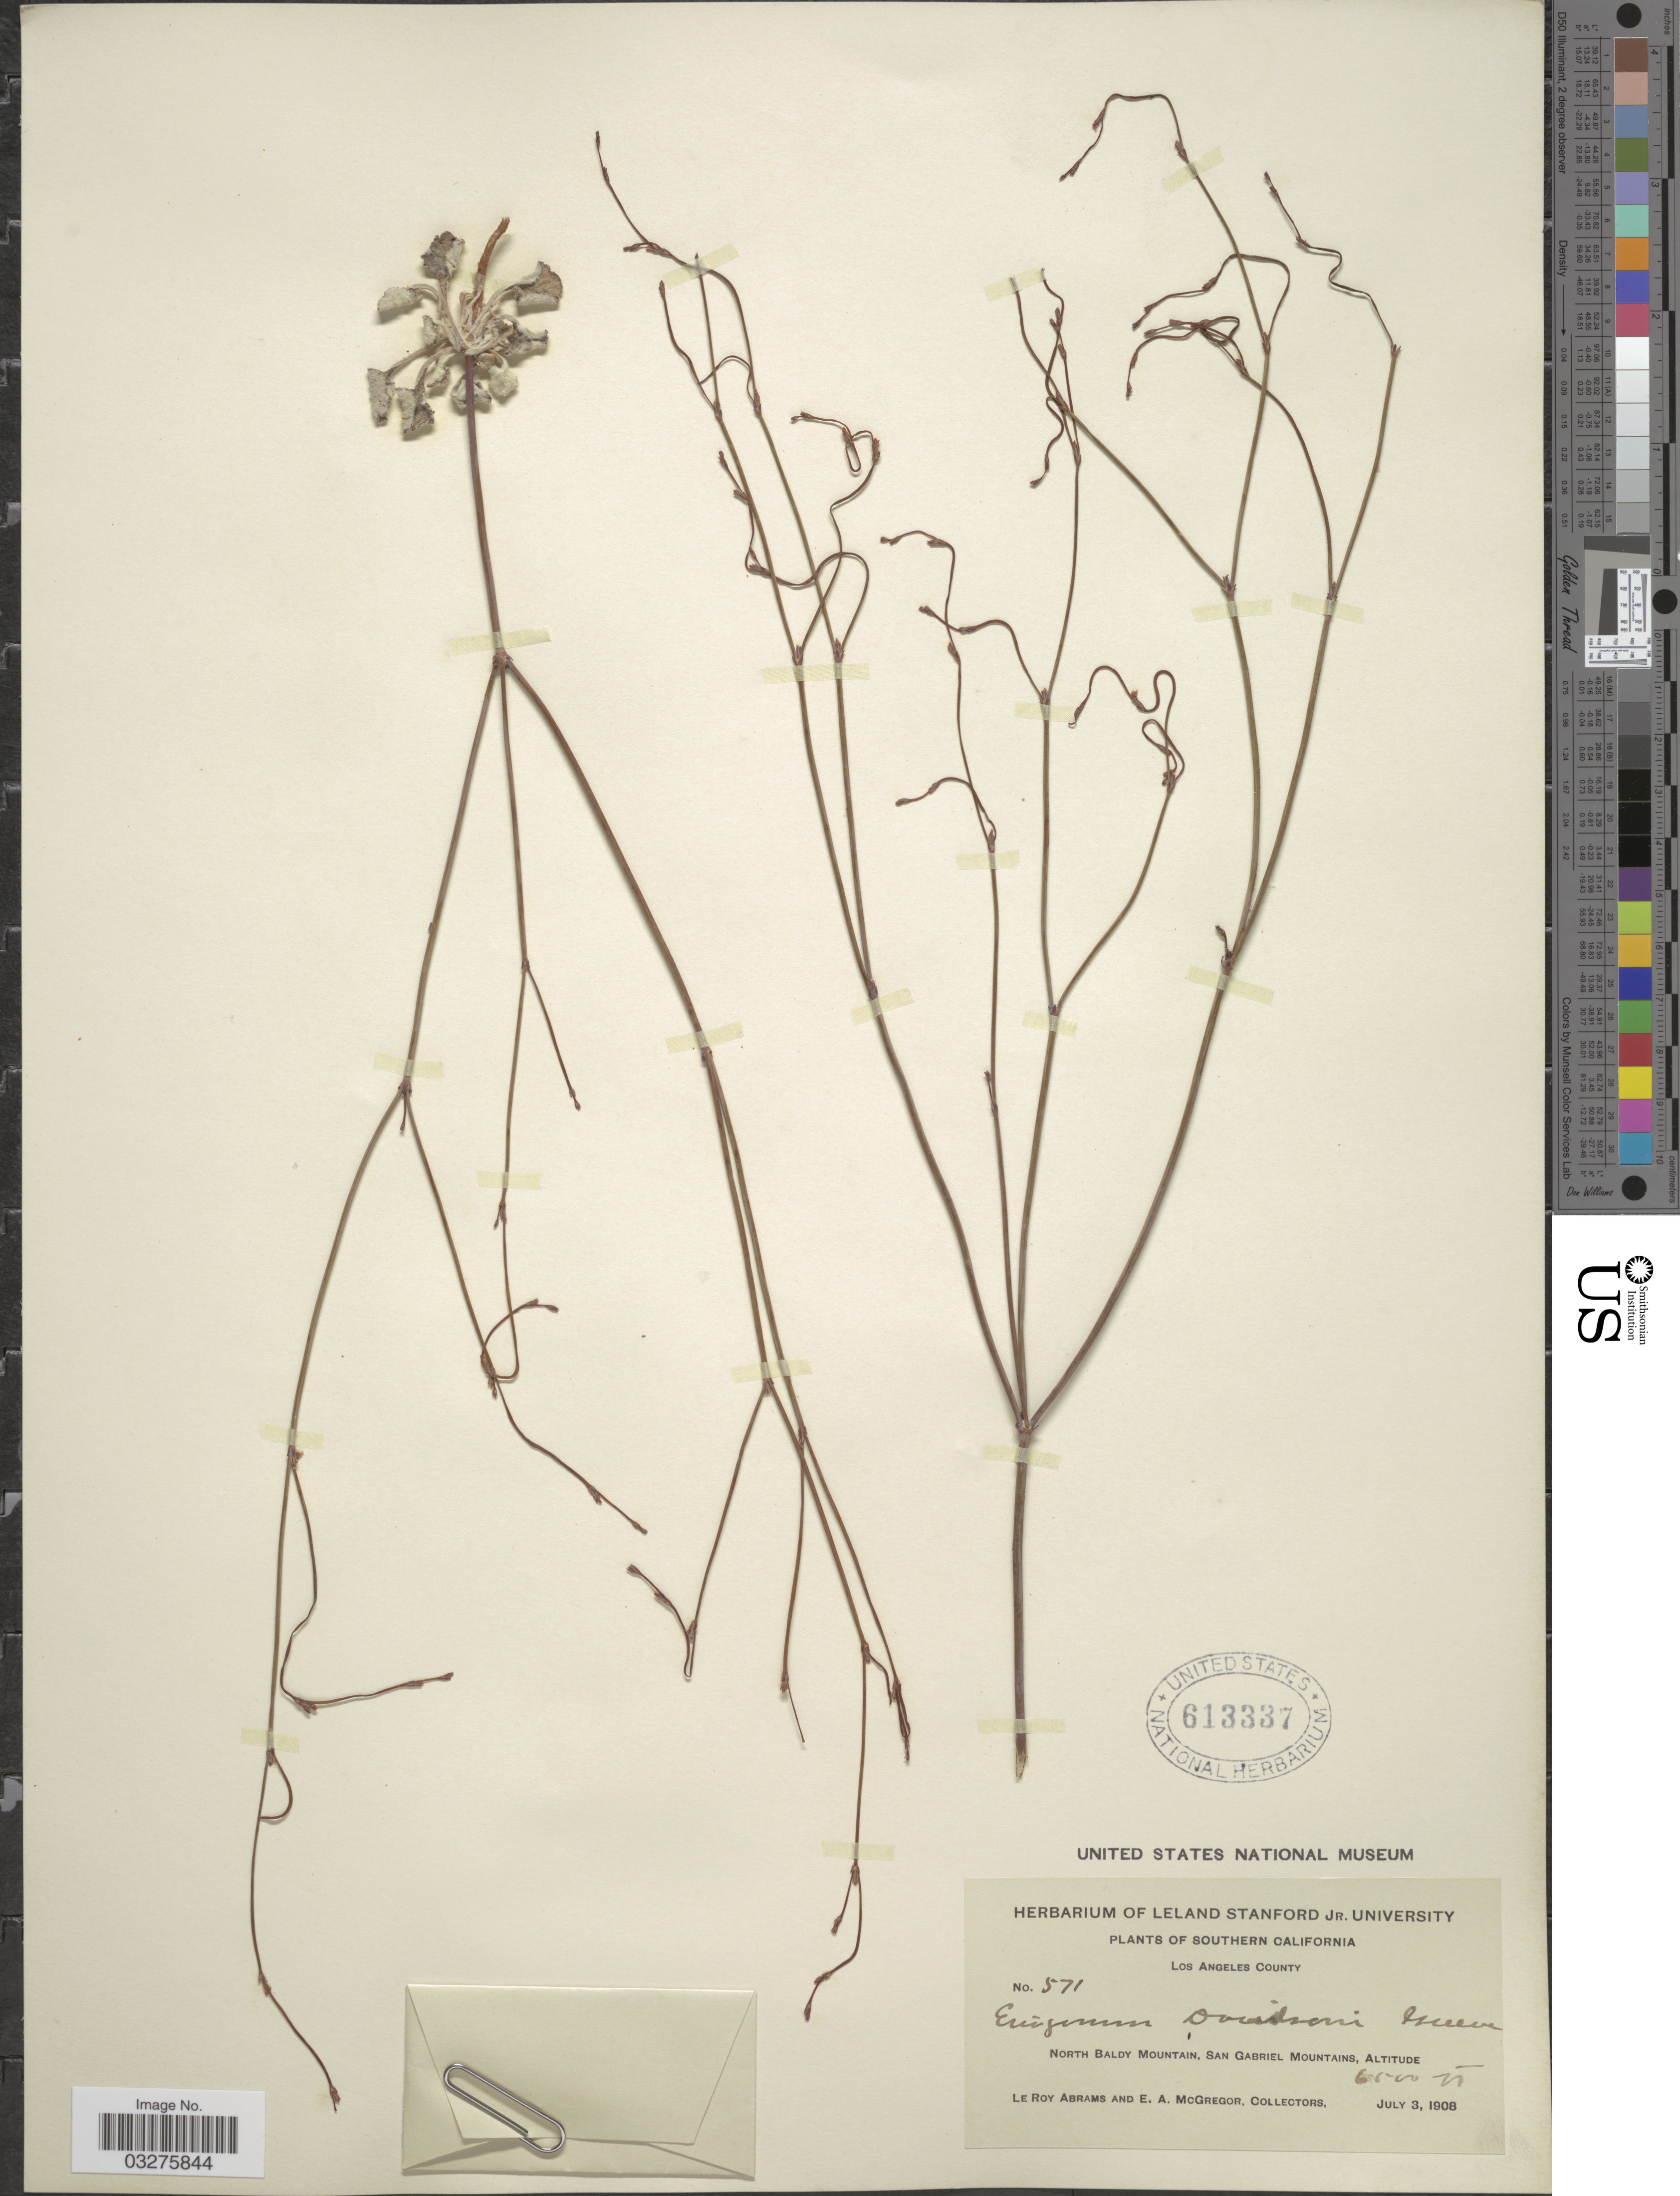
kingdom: Plantae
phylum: Tracheophyta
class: Magnoliopsida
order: Caryophyllales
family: Polygonaceae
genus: Eriogonum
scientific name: Eriogonum davidsonii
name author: Greene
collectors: L. Abrams & E. A. McGregor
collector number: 571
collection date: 1908-07-03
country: United States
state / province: California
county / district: Los Angeles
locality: Southern California. Los Angeles County. North Baldy Mountain, San Gabriel Mountains.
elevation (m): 6500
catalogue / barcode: US 613337